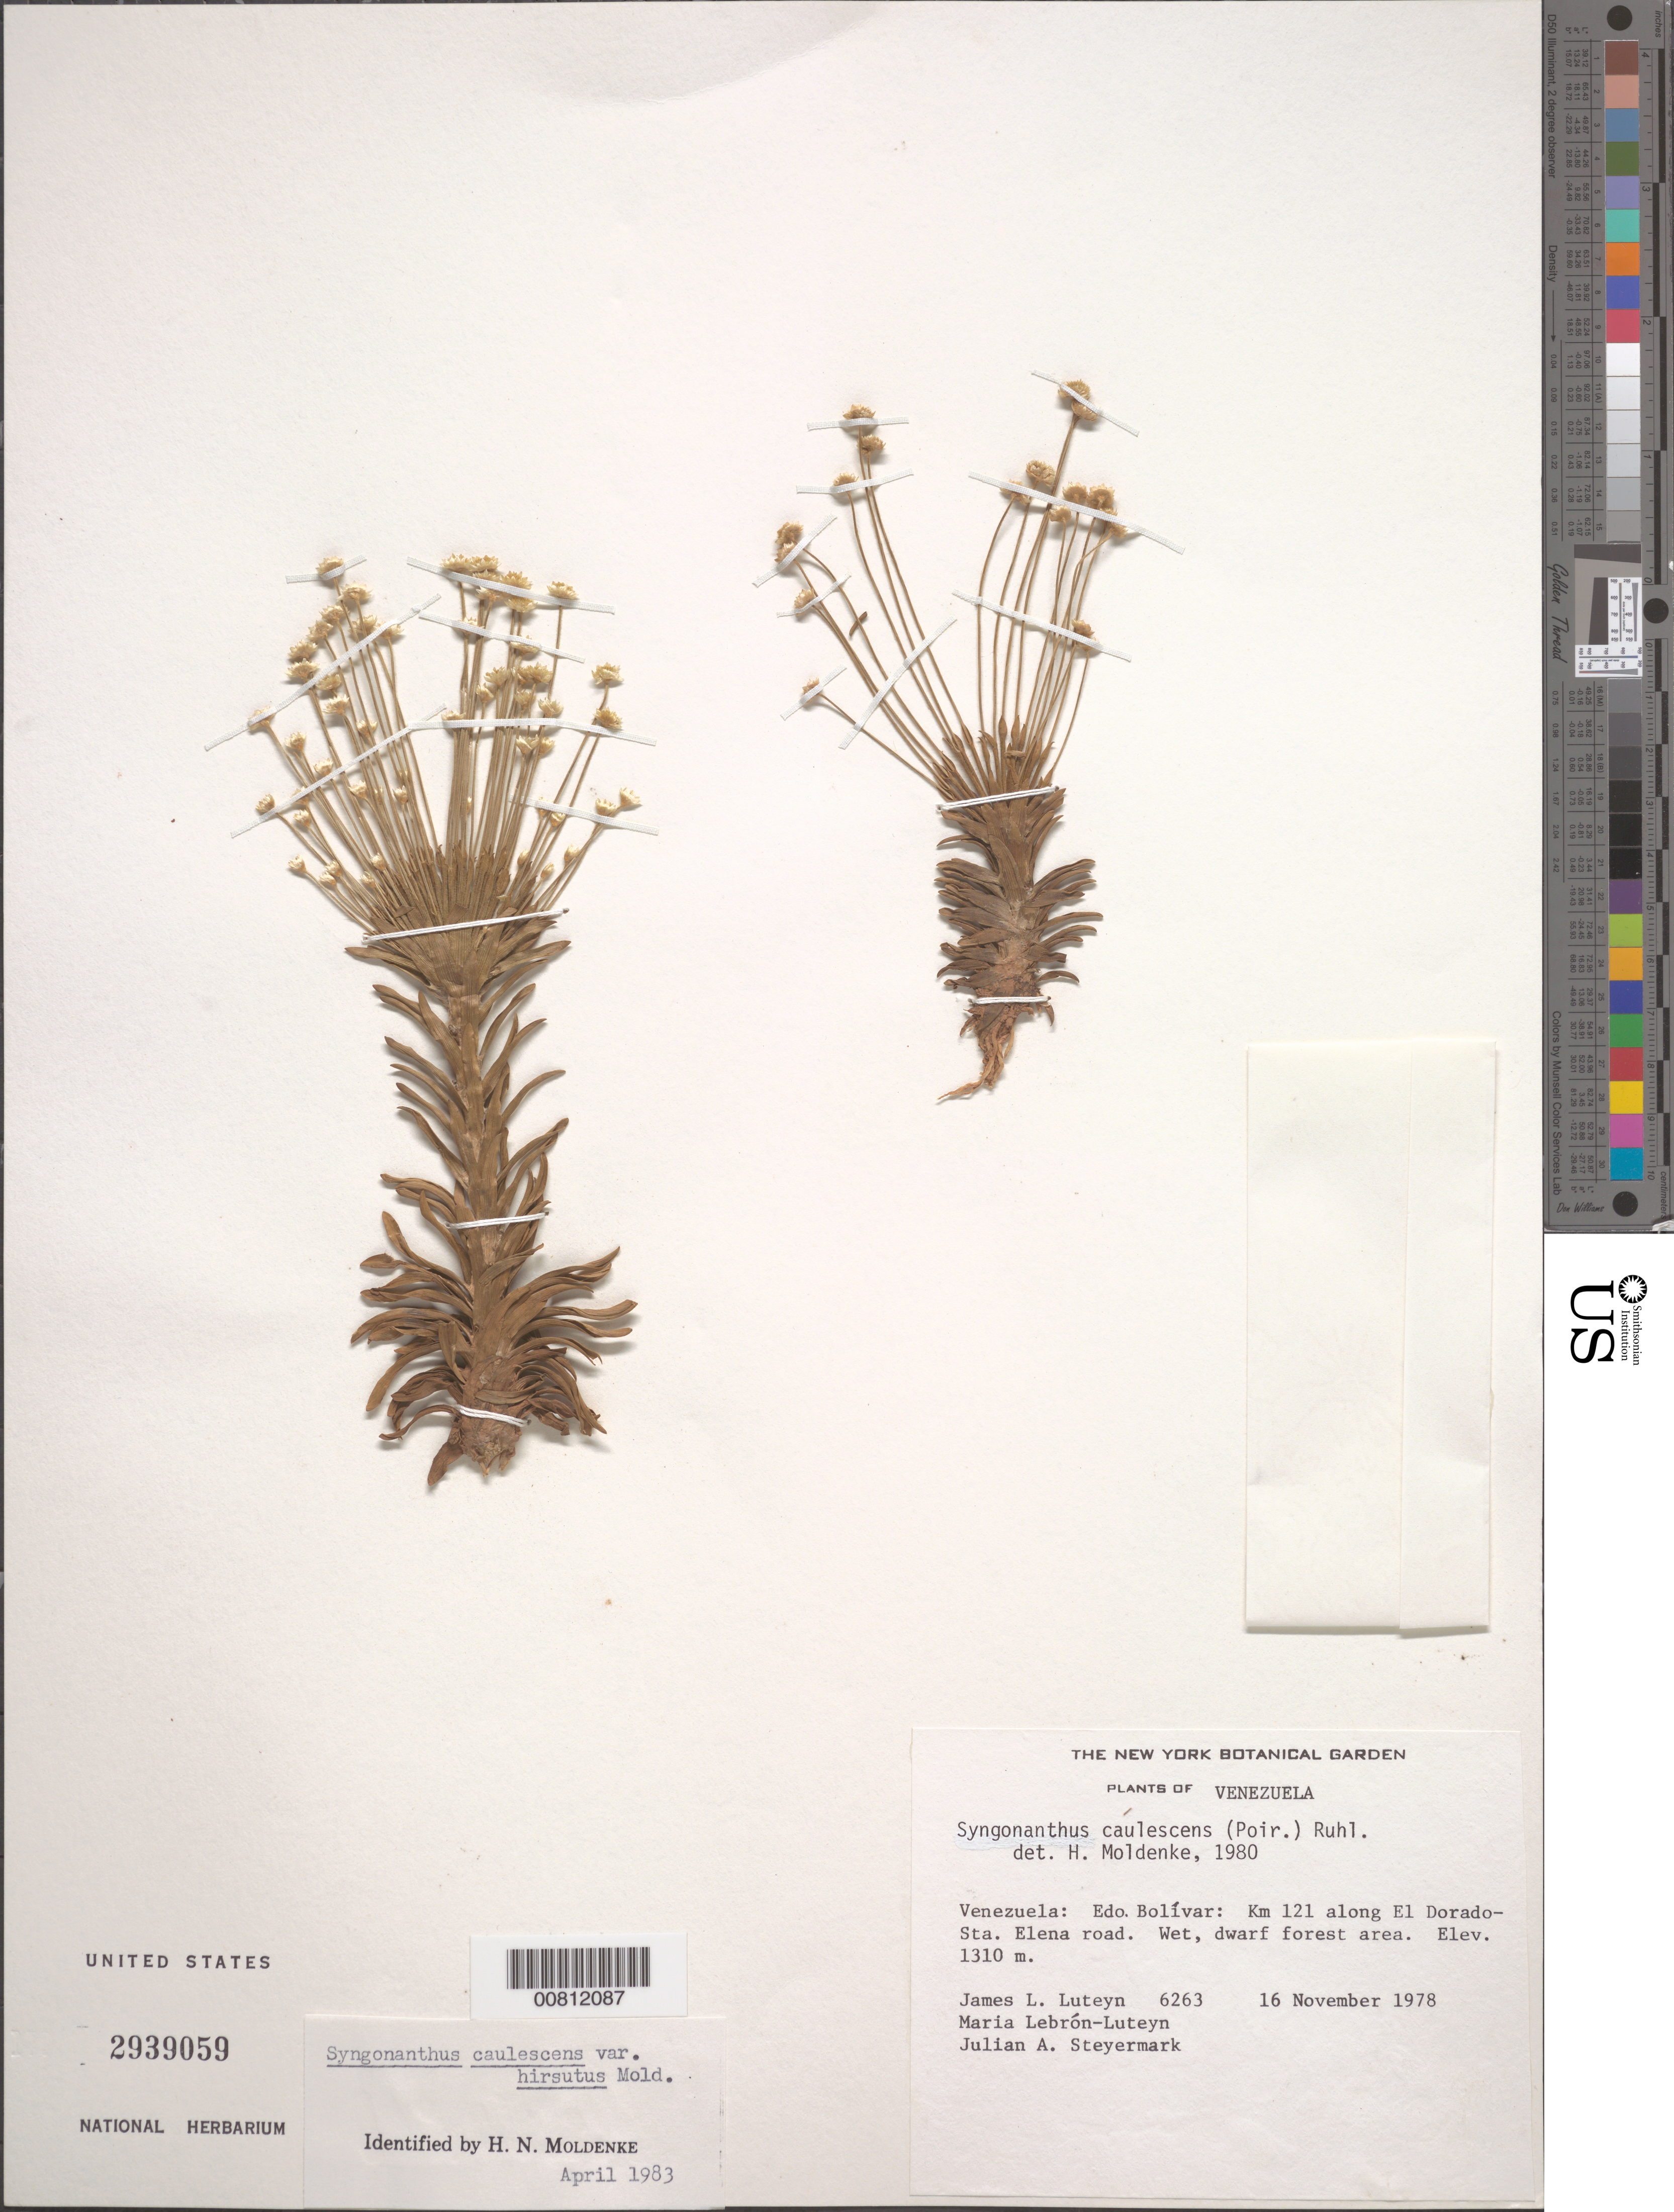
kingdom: Plantae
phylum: Tracheophyta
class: Liliopsida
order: Poales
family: Eriocaulaceae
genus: Syngonanthus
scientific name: Syngonanthus caulescens var. hirsutus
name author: Moldenke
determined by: Moldenke, H. N.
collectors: J. L. Luteyn, M. L. Lebrón-Luteyn & J. Steyermark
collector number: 6263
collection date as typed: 16-Nov-78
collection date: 1978-11-16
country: Venezuela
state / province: Bolívar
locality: El Dorado to Sta. Elena road, km 121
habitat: Wet, dwarf forest area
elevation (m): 1310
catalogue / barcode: US 2939059